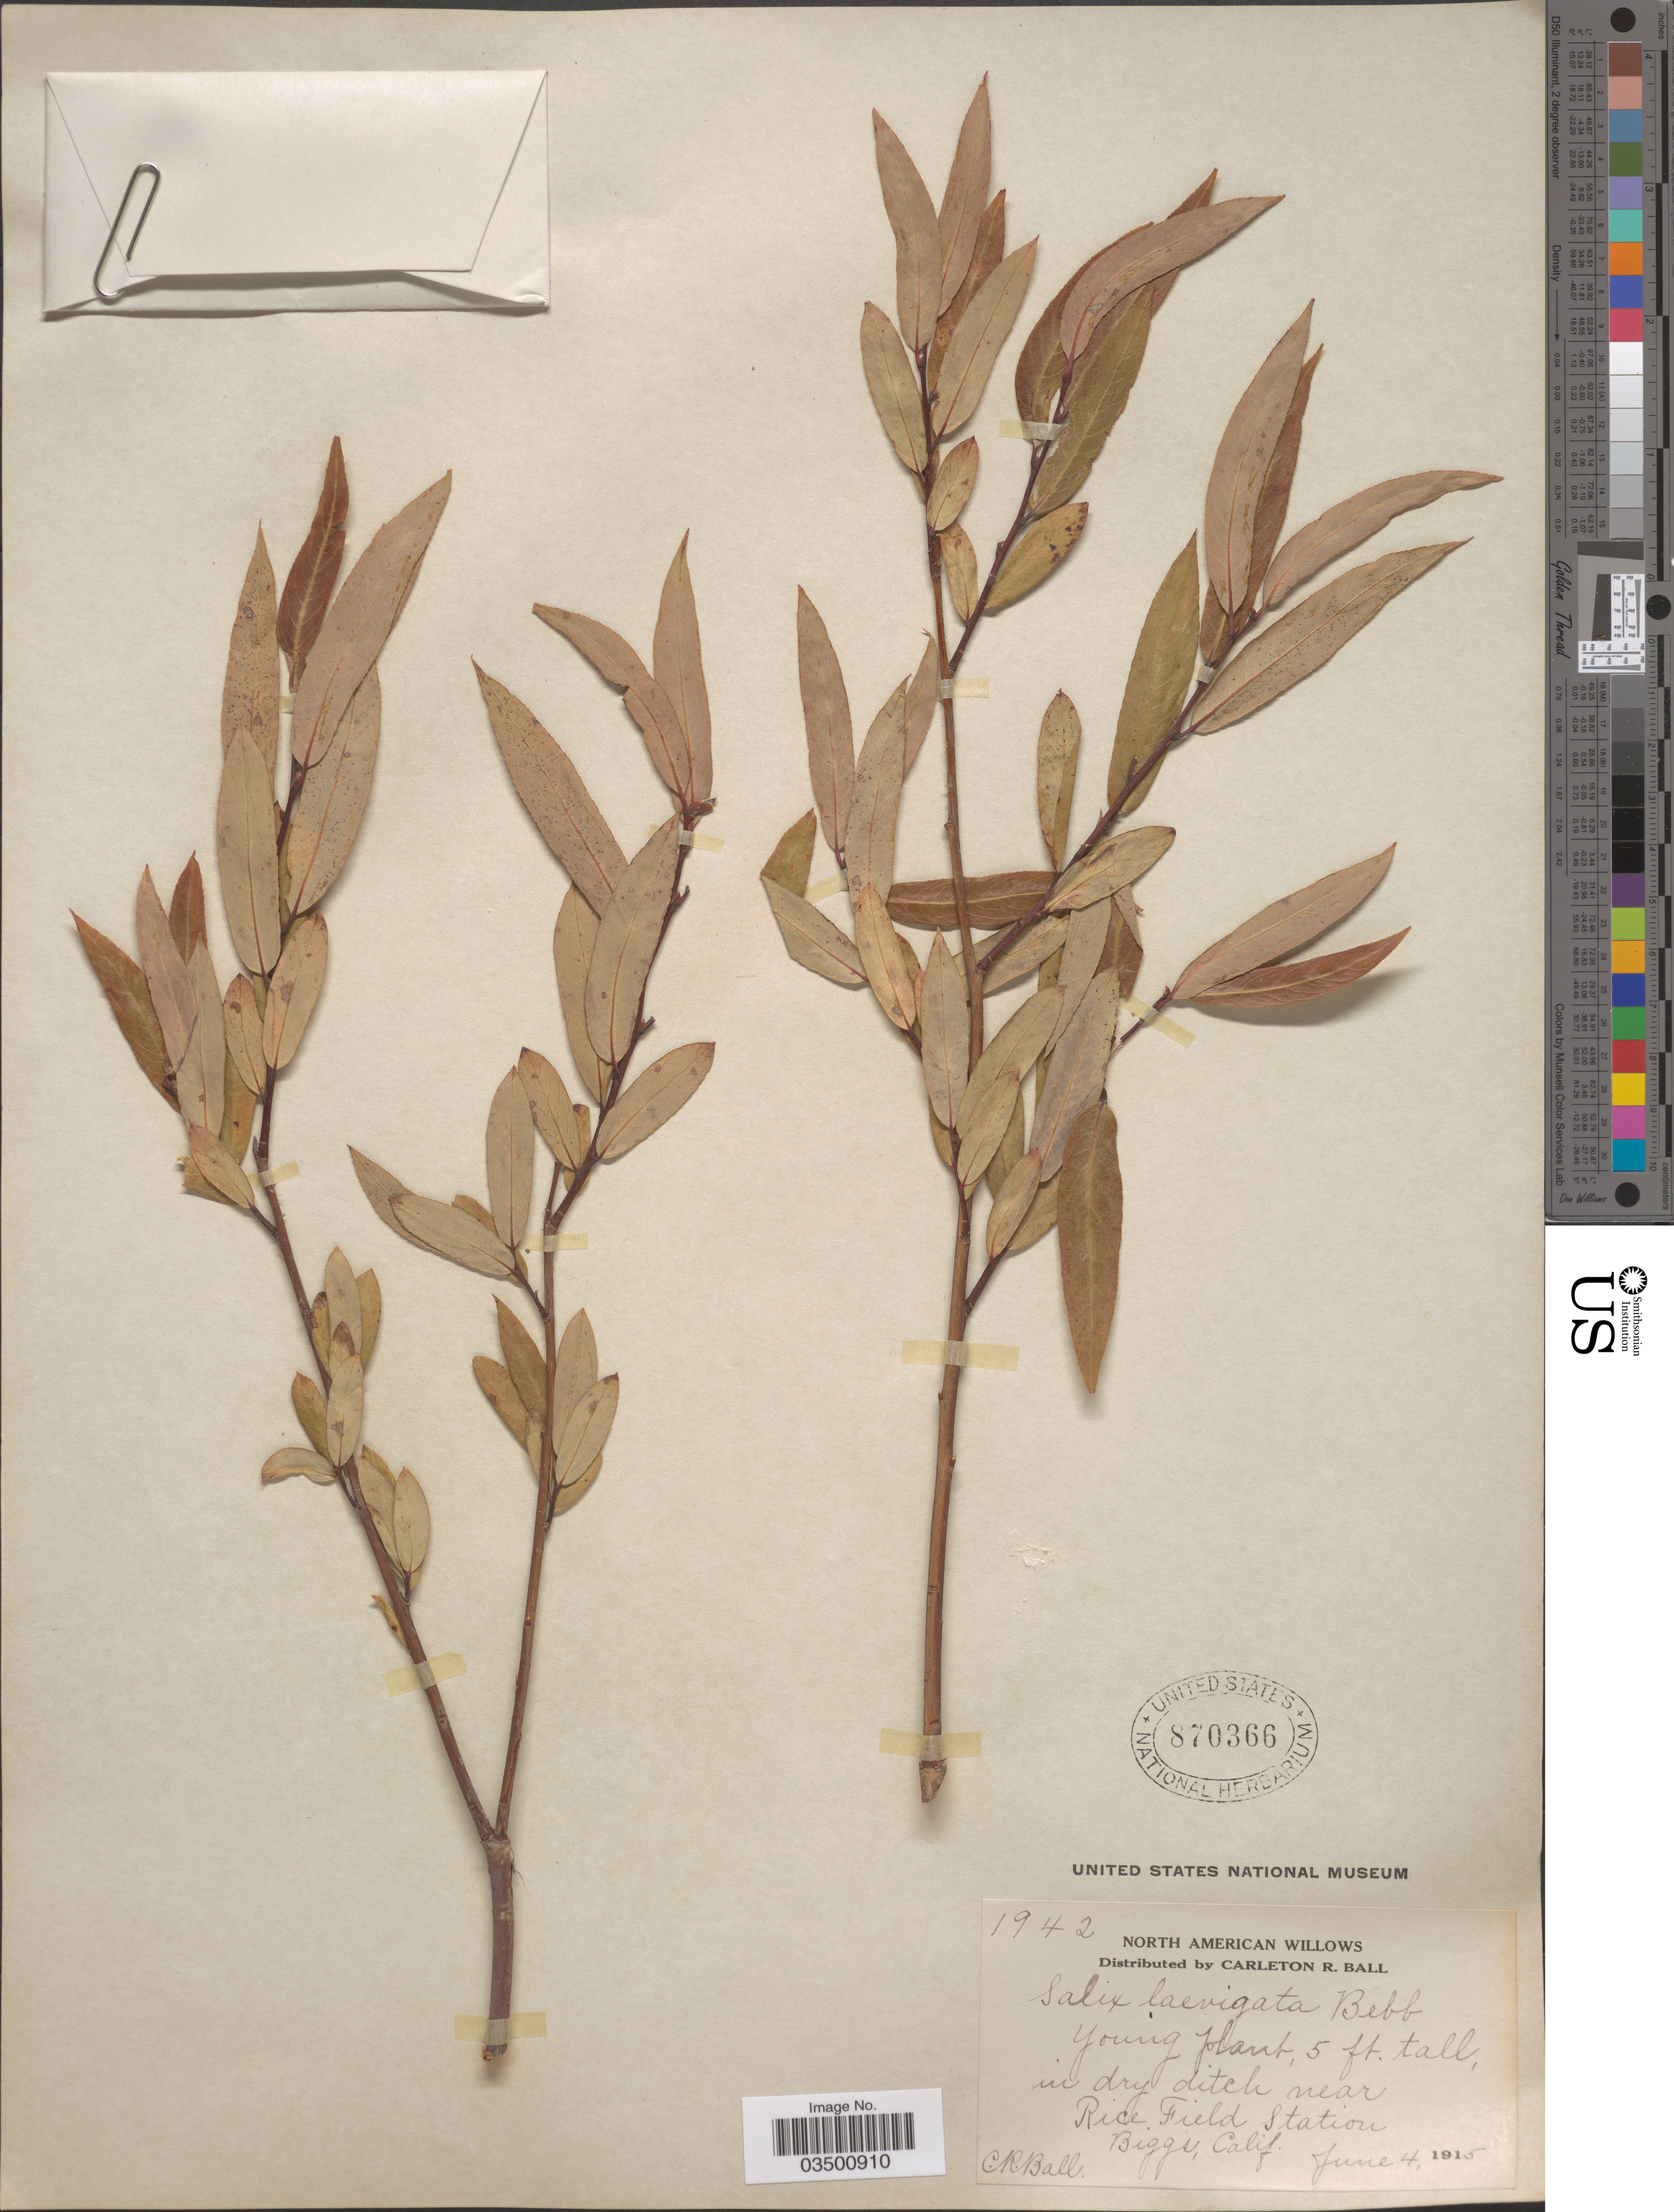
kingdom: Plantae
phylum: Tracheophyta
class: Magnoliopsida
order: Malpighiales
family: Salicaceae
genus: Salix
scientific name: Salix laevigata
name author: Bebb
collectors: C. R. Ball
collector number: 1942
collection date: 1915-06-04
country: United States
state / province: California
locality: In dry ditch near Rice Field Station, Biggs.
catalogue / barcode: US 870366